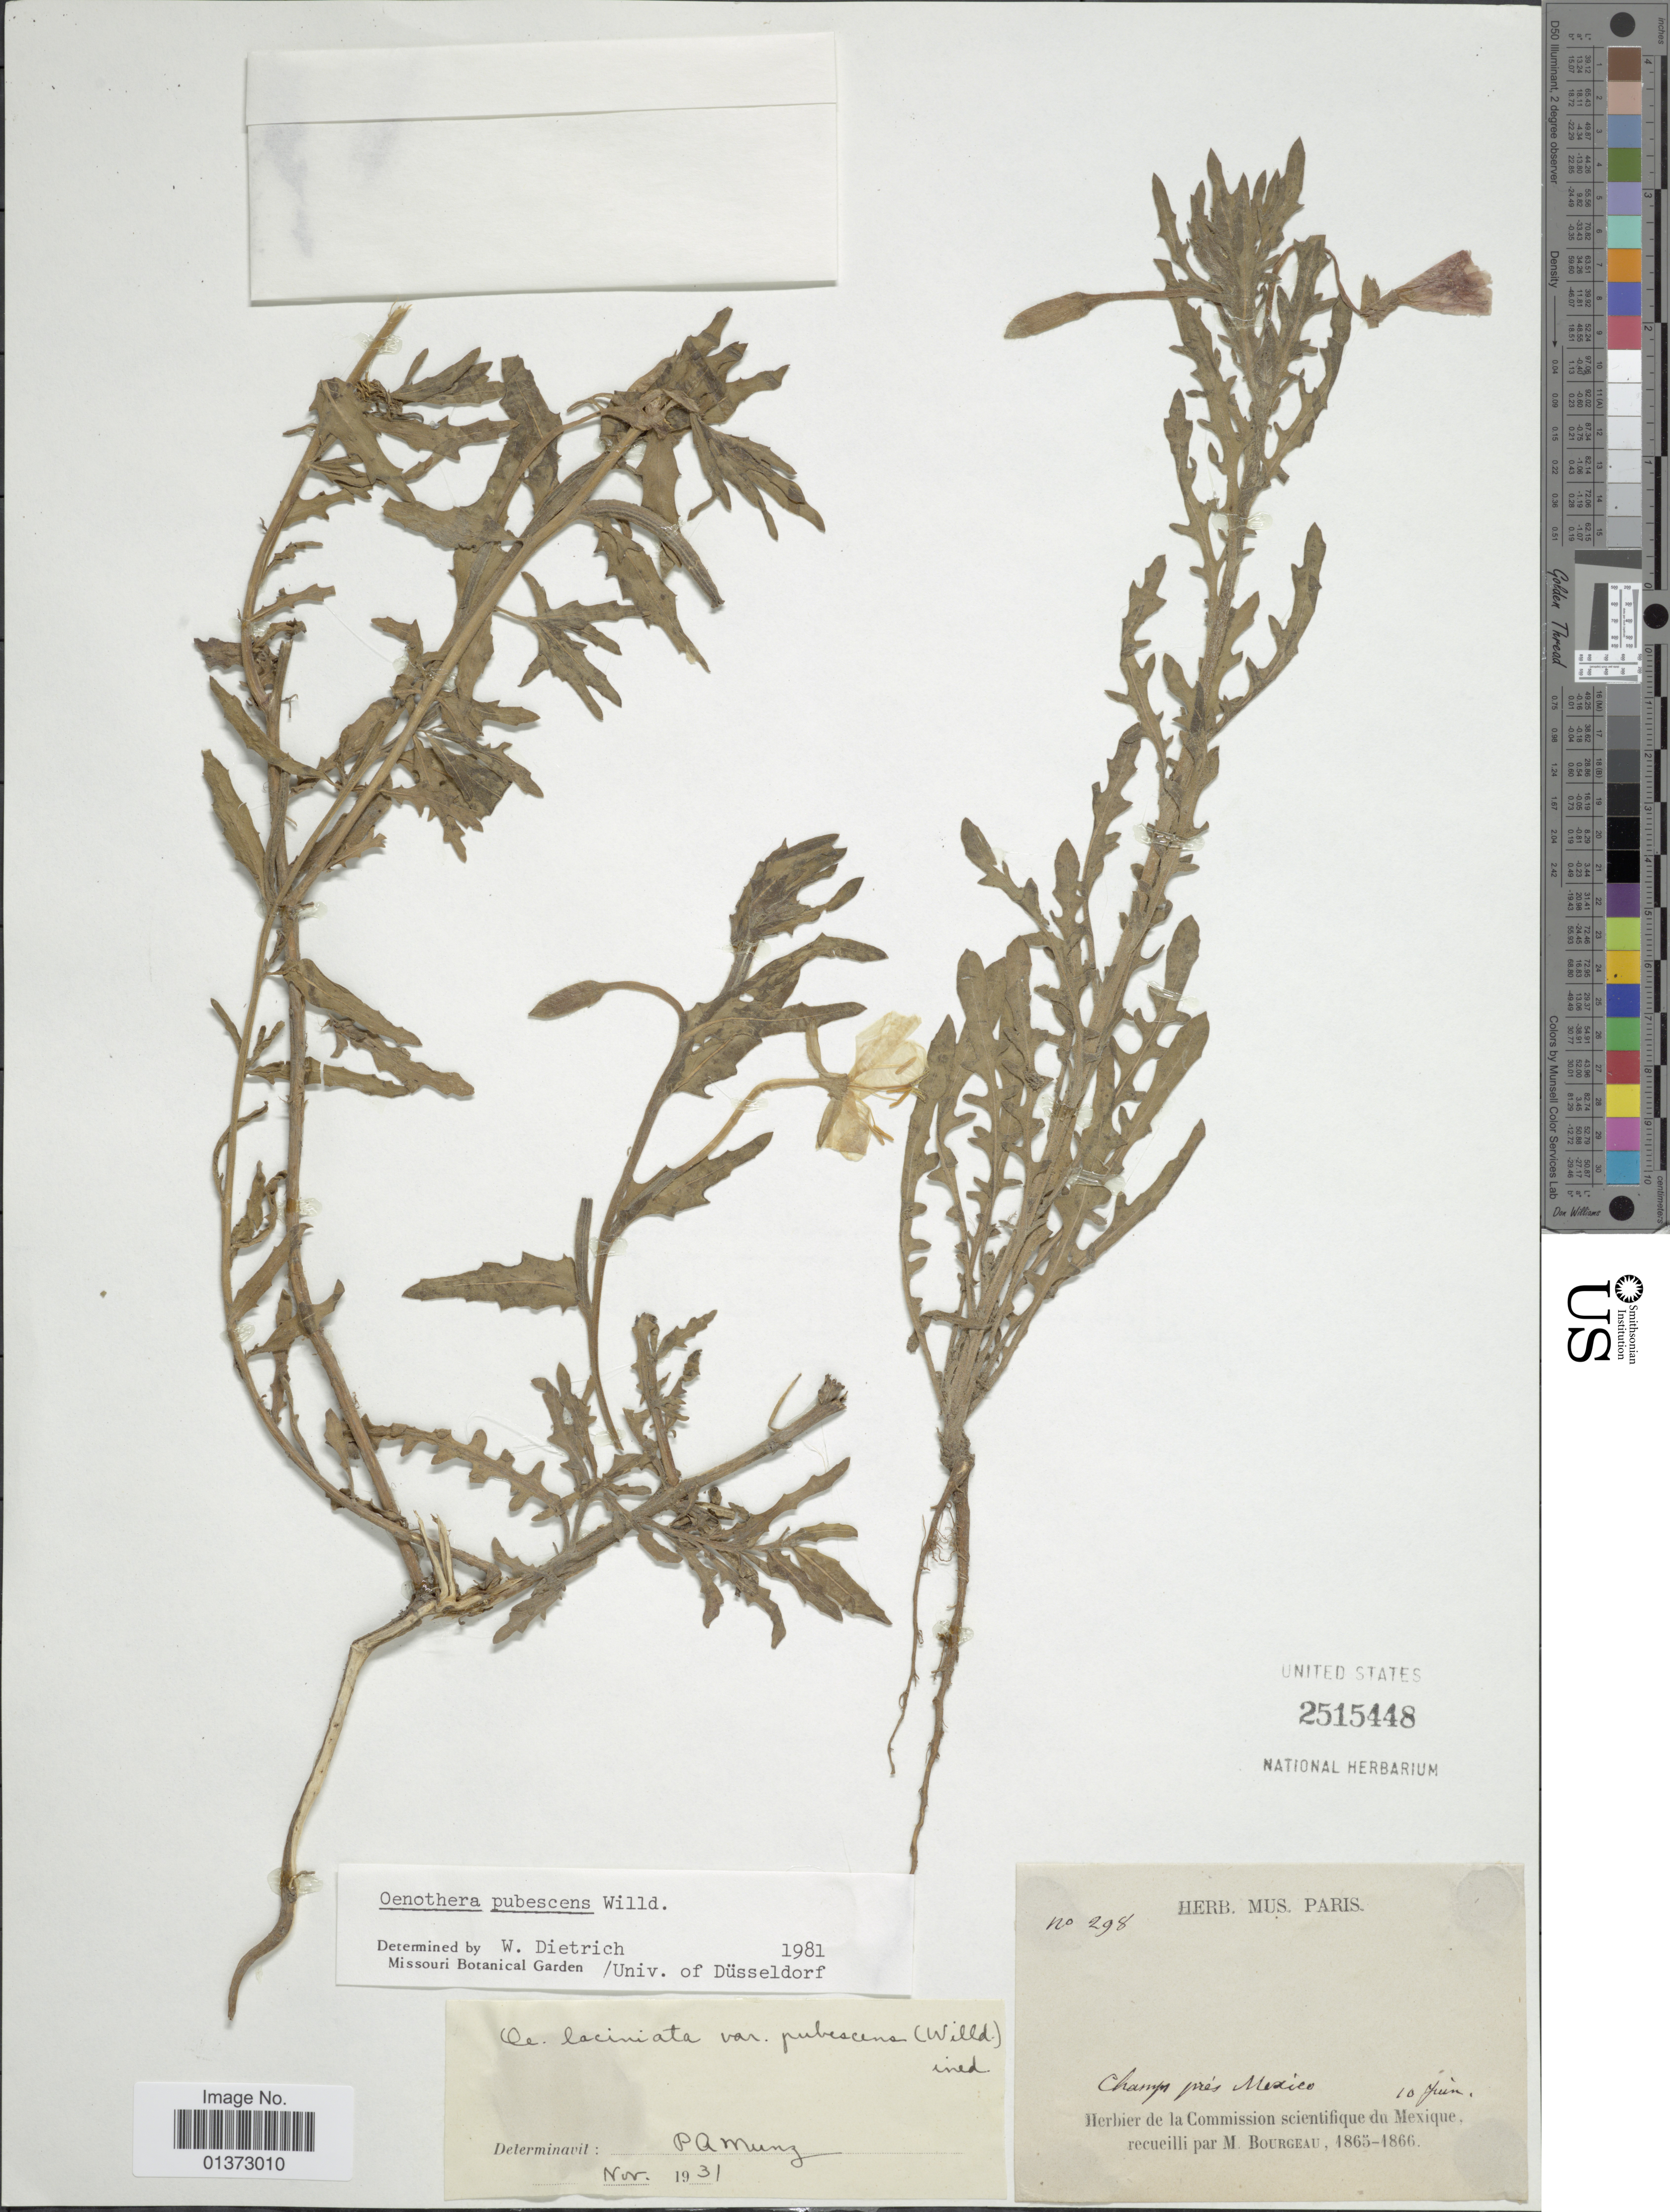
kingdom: Plantae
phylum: Tracheophyta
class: Magnoliopsida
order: Myrtales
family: Onagraceae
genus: Oenothera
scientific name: Oenothera pubescens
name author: Willd. ex Spreng.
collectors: M. Bourgeau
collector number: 298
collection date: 1865-06-10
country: Mexico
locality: Champs près Mexico [fields near Mexico]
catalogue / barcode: US 2515448